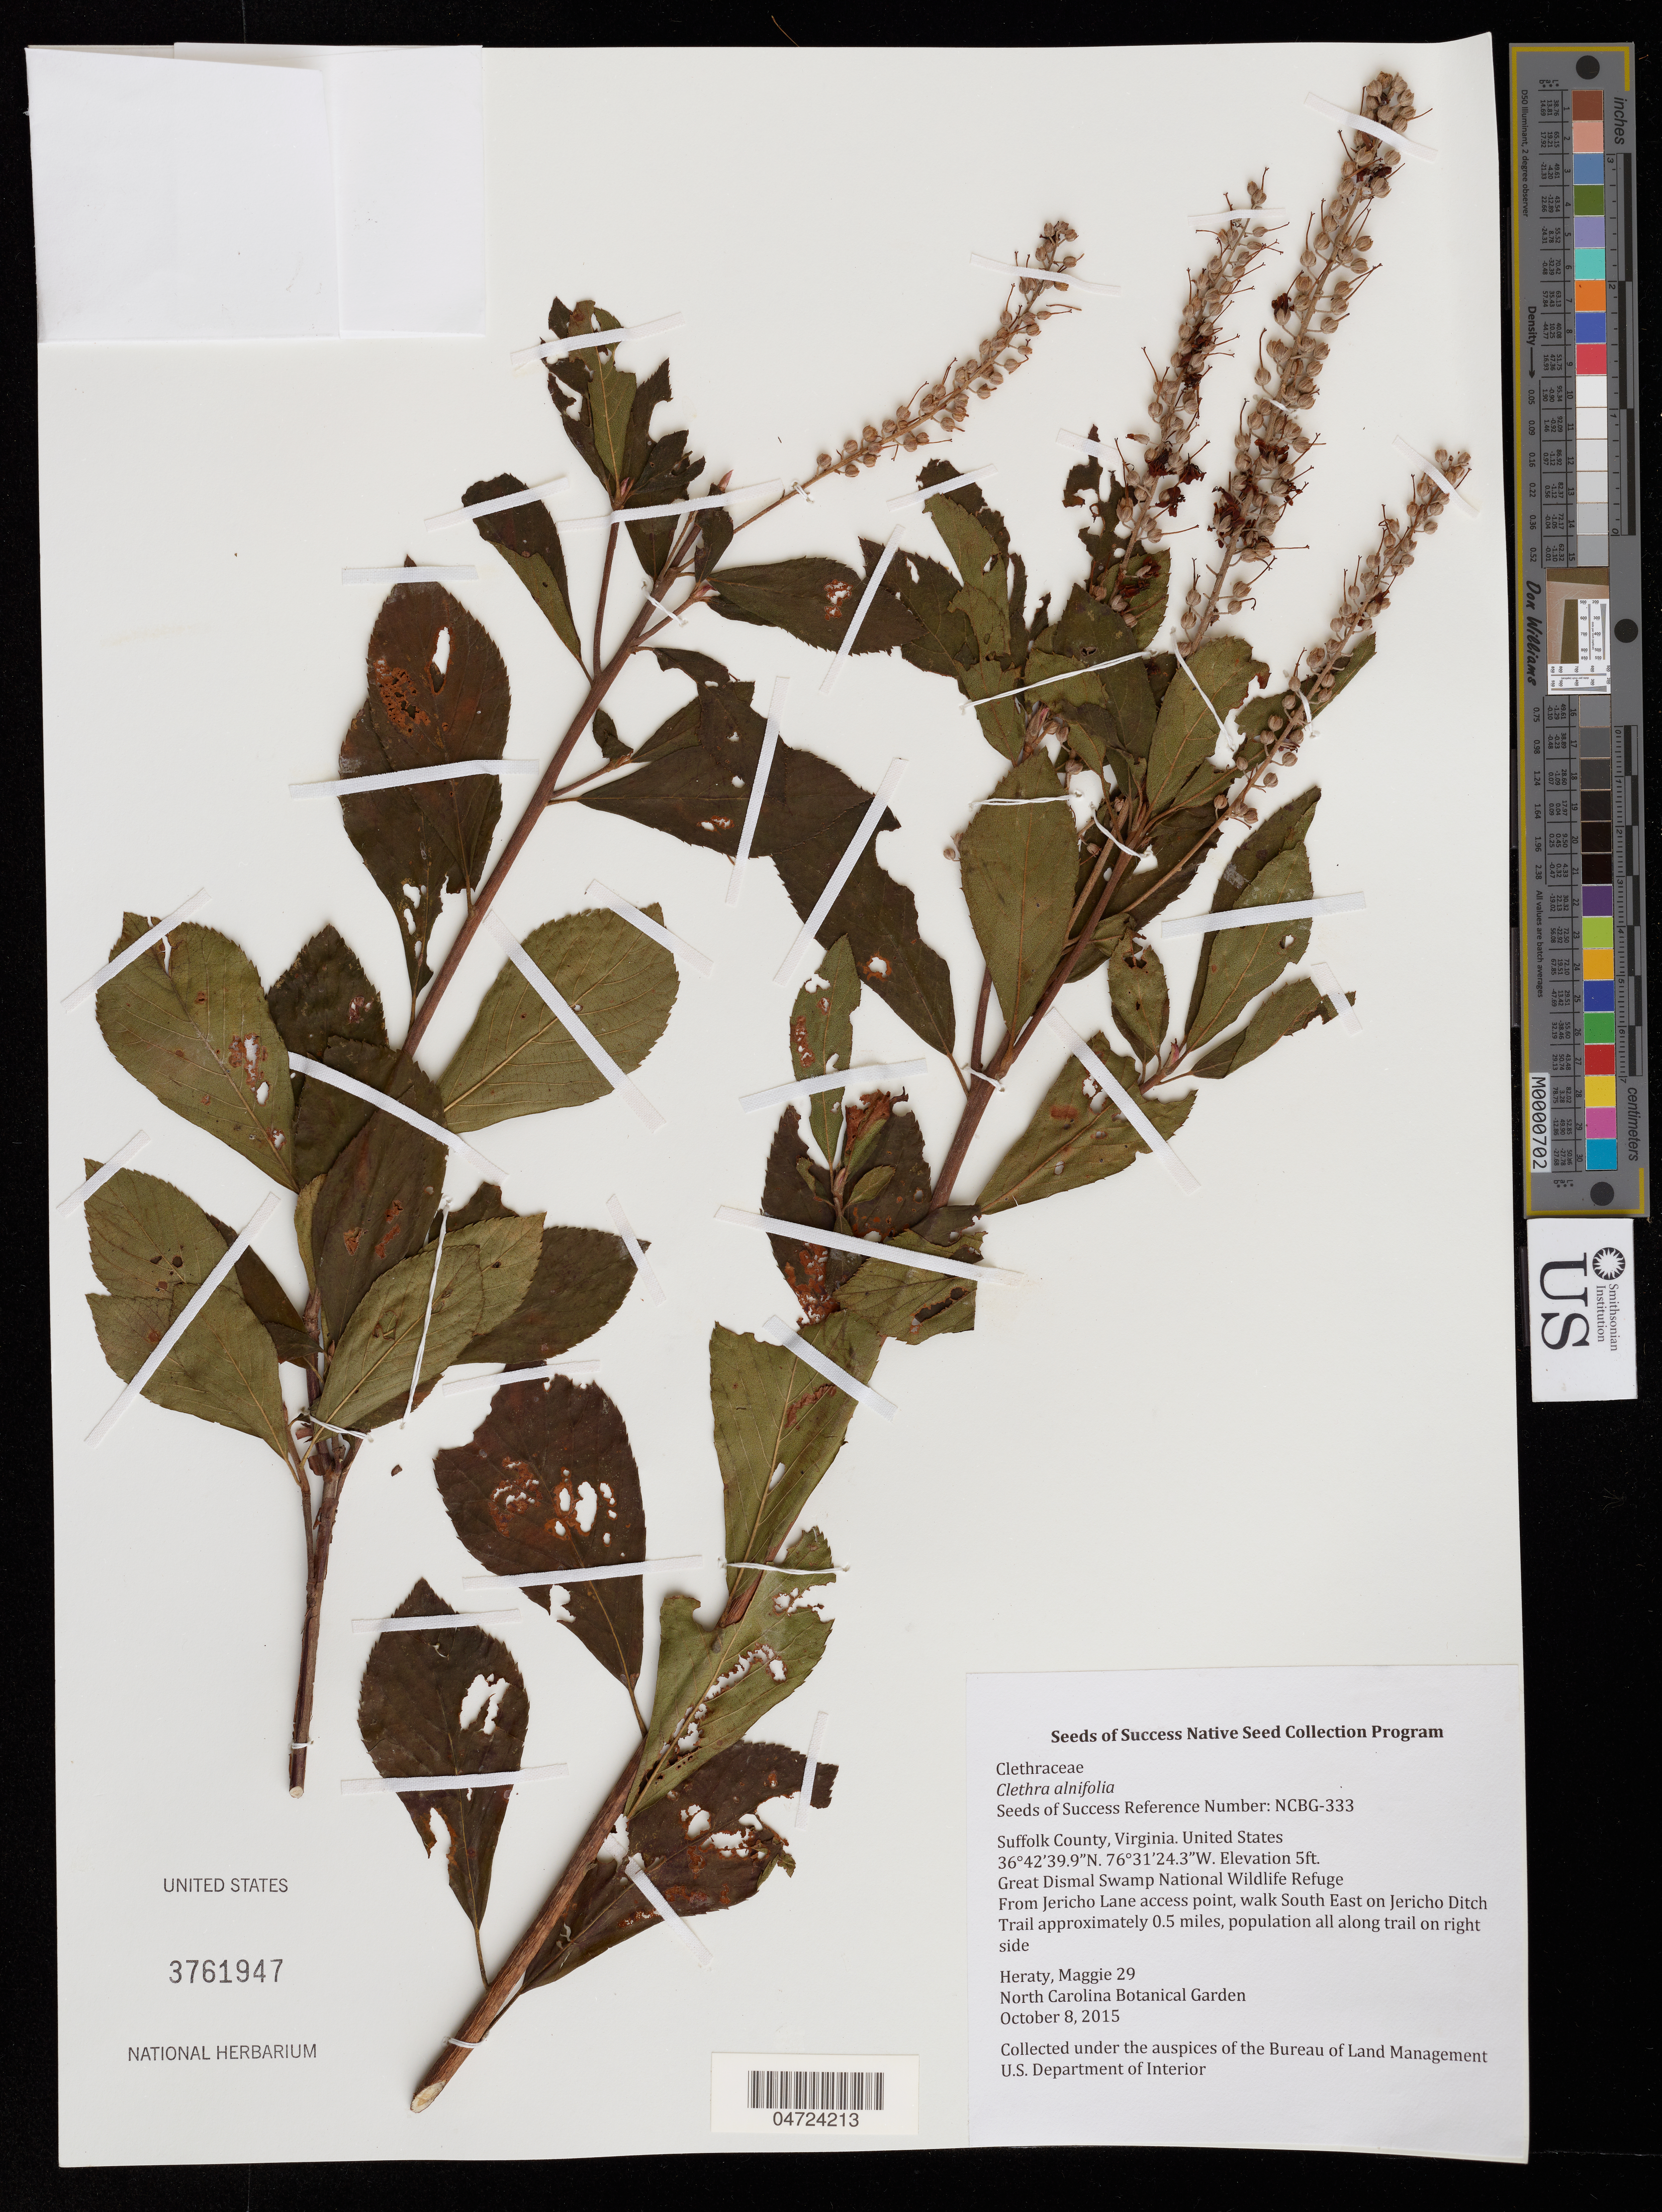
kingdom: Plantae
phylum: Tracheophyta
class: Magnoliopsida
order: Ericales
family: Clethraceae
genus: Clethra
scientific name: Clethra alnifolia sensu Blanco non L.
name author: (L.) Blanco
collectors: M. Heraty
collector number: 29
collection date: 2015-10-08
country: United States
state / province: Virginia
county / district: City of Suffolk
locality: Suffolk County. Great Dismal Swamp National Wildlife Refuge. From Jericho Lane access point, walk South East on Jericho Ditch. Trail approximately 0.5 miles, population all along trail on right side.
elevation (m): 2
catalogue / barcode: US 3761947